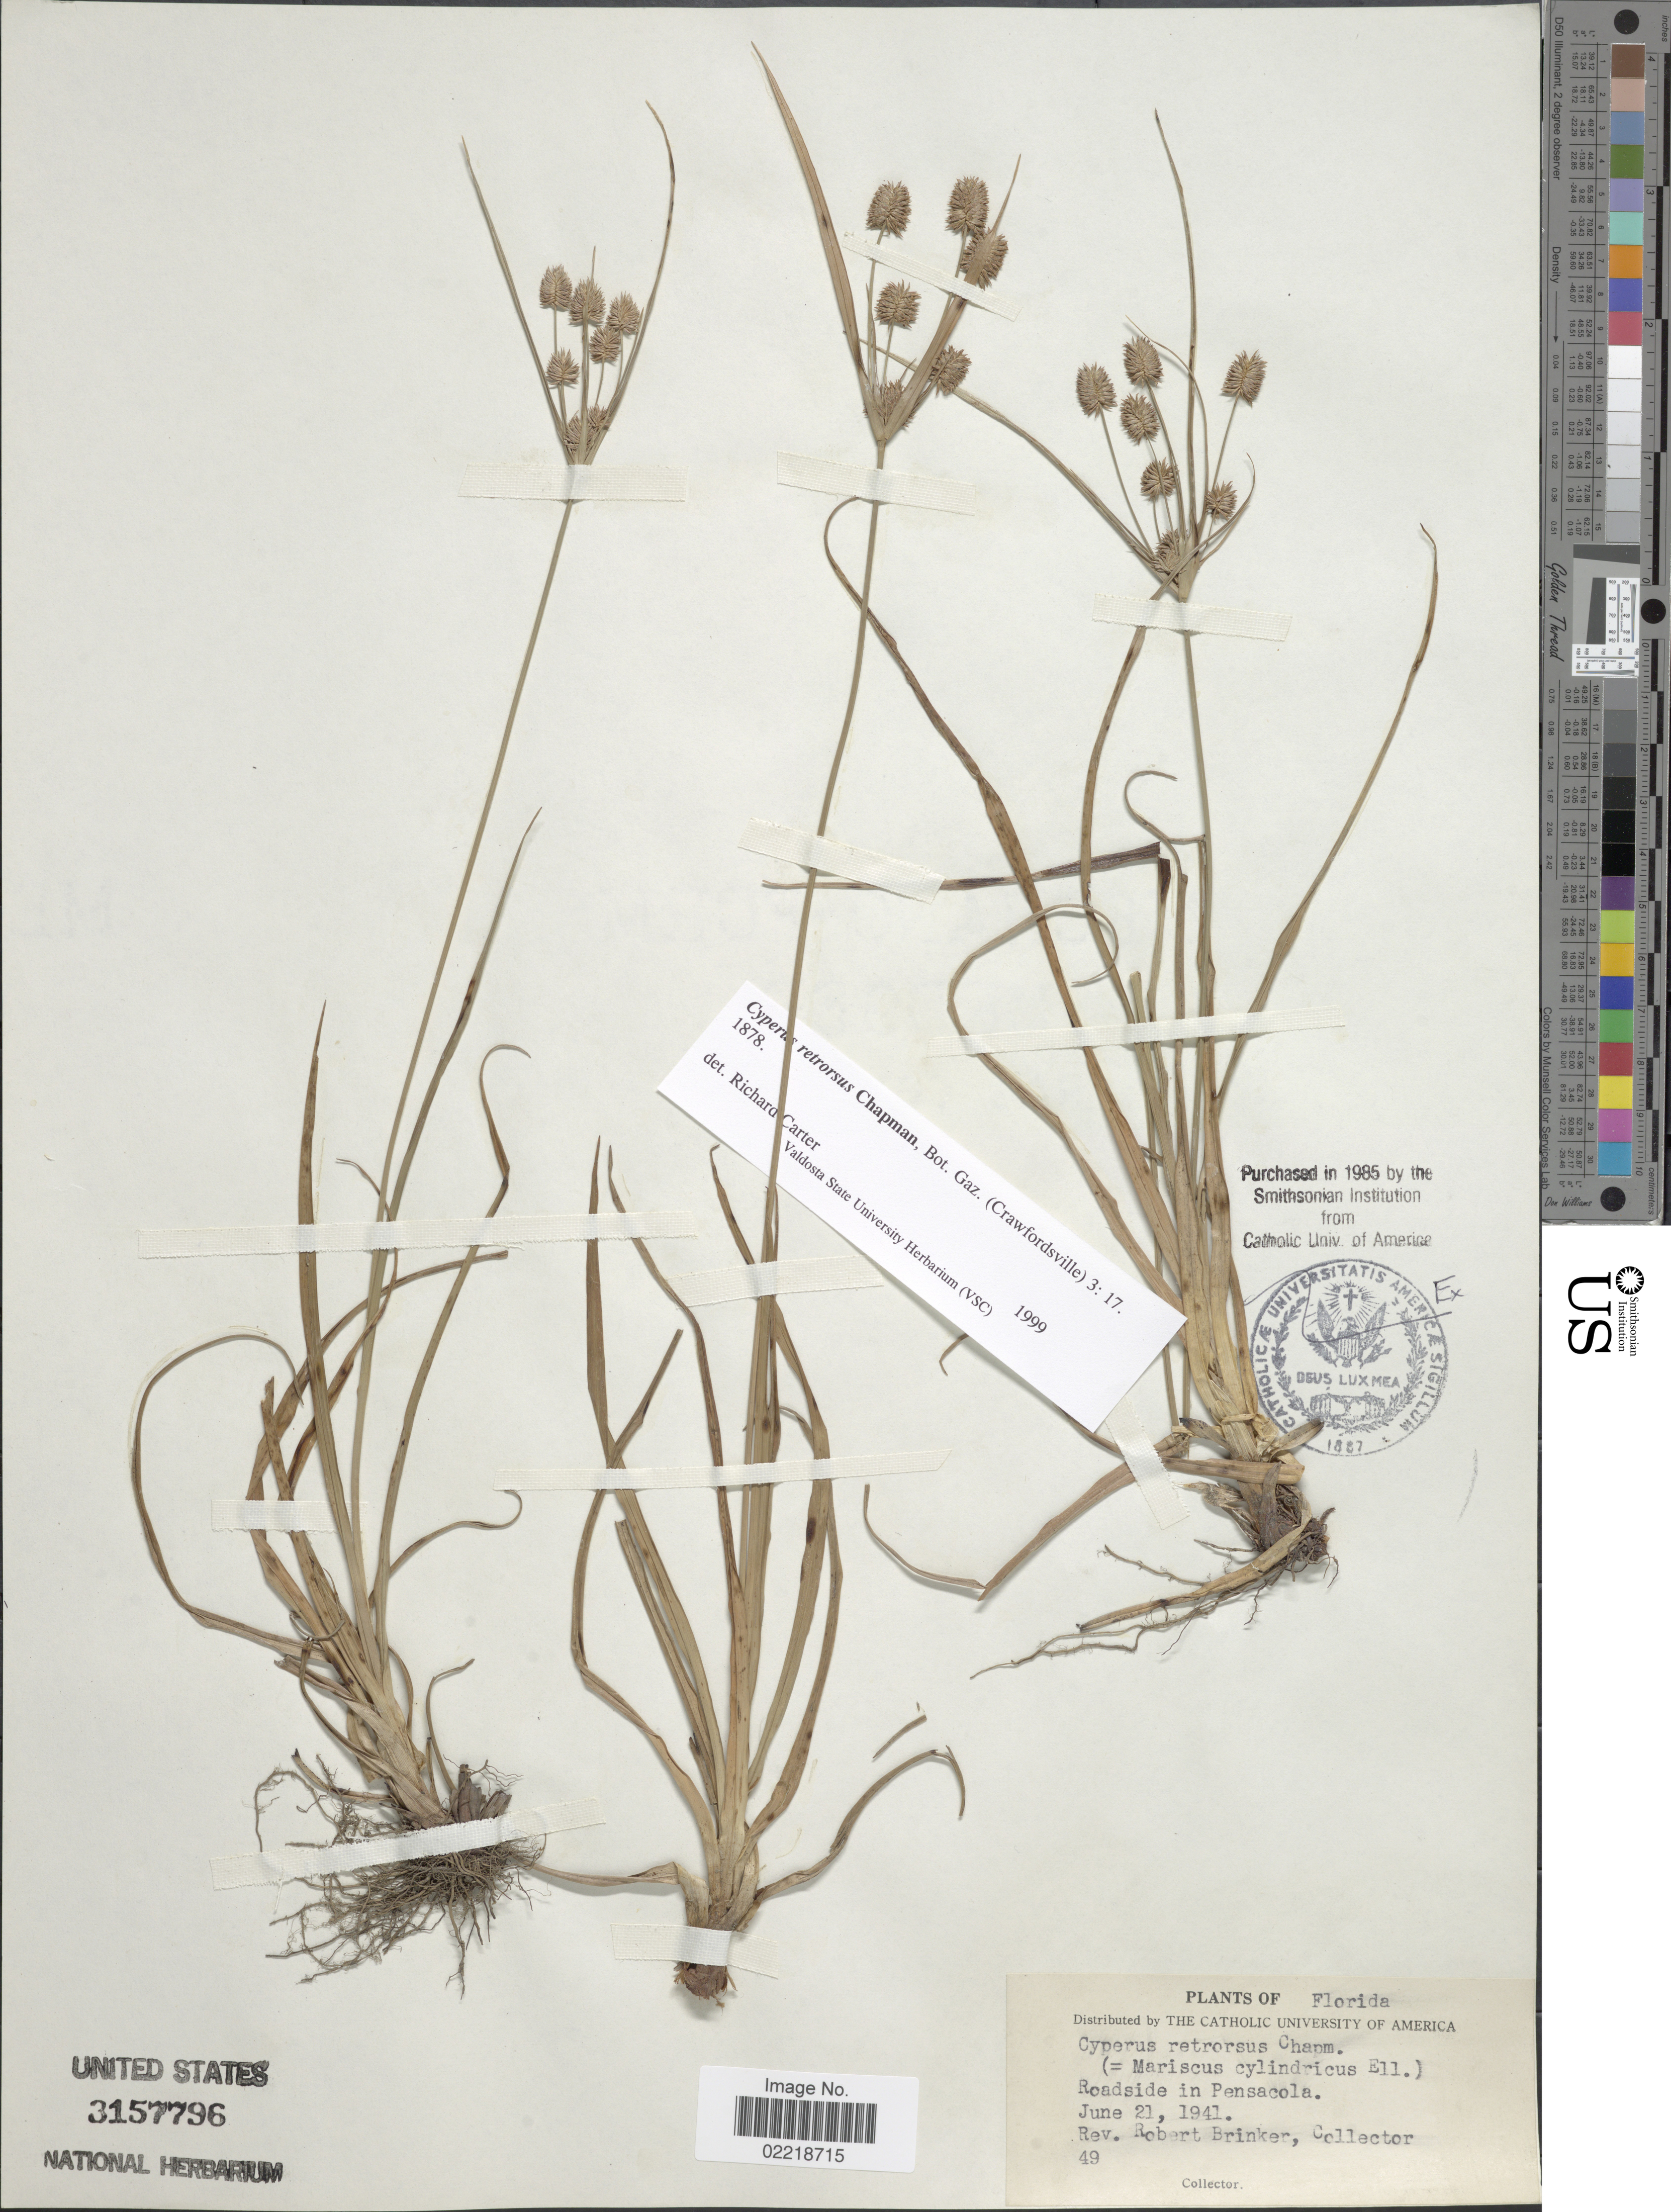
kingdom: Plantae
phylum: Tracheophyta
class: Liliopsida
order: Poales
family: Cyperaceae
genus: Cyperus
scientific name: Cyperus retrorsus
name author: Chapm.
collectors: R. Brinker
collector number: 49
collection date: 1941-06-21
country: United States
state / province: Florida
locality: Roadside in Pensacola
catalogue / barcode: US 3157796